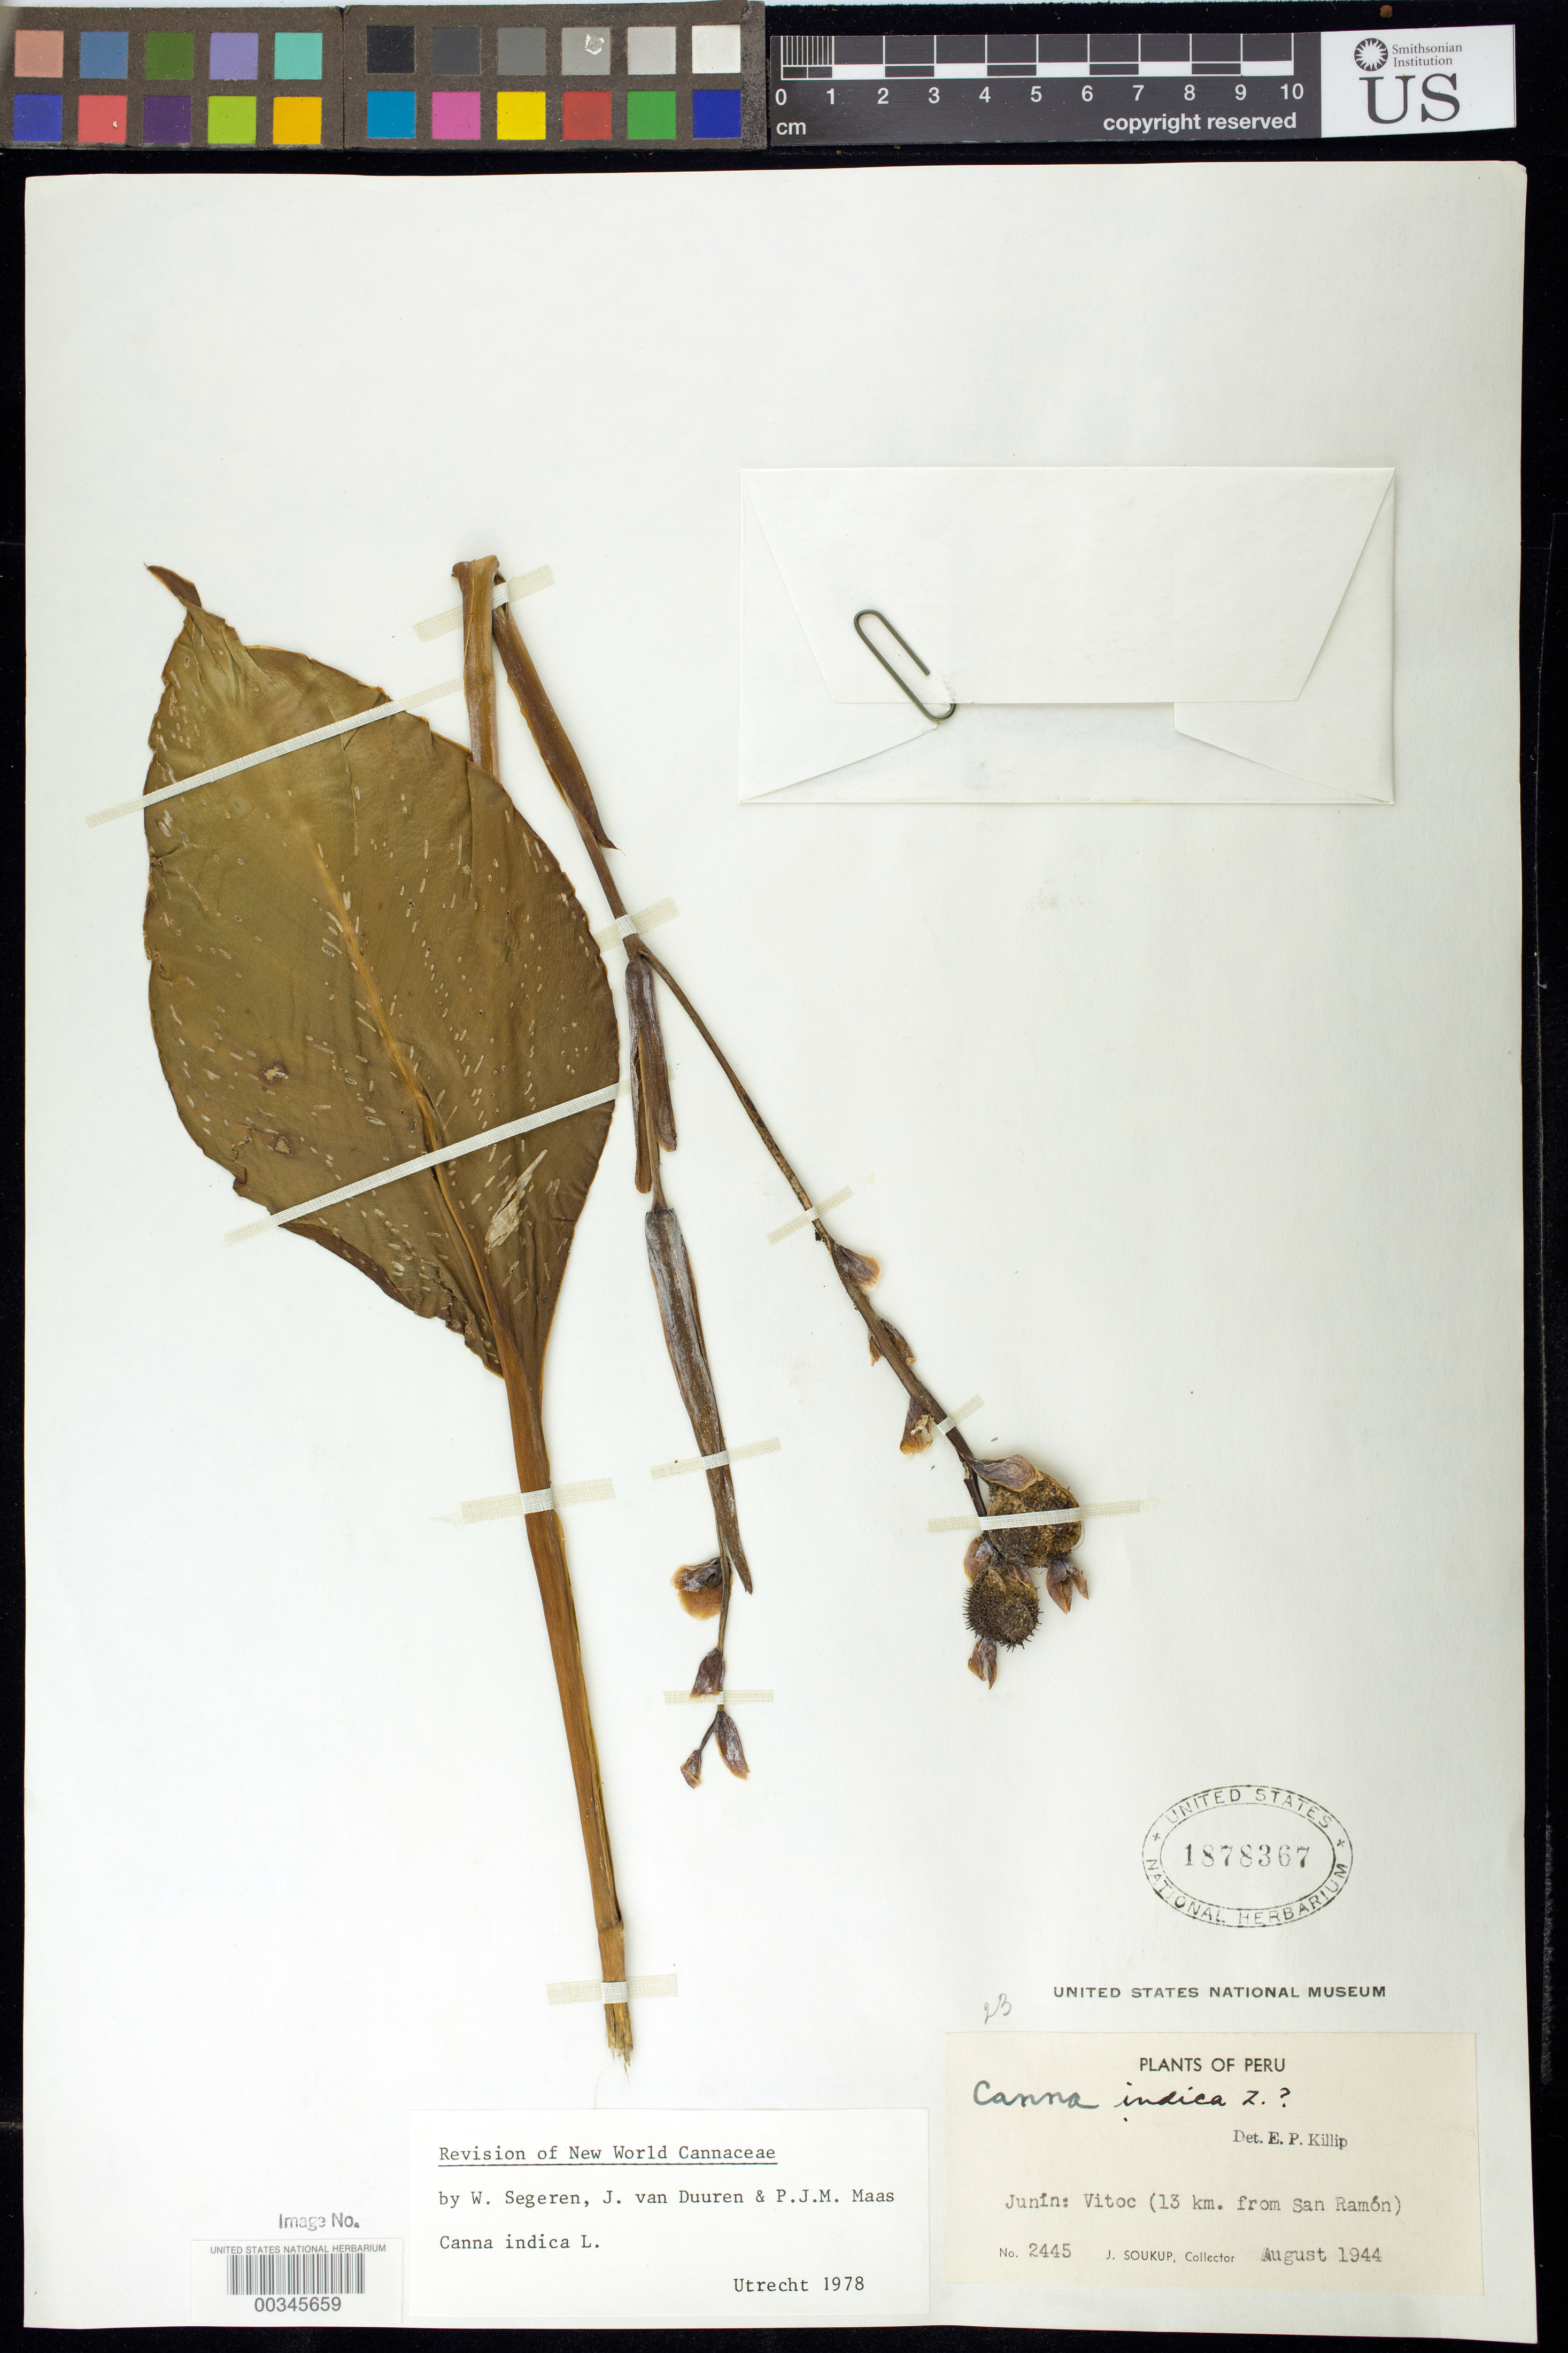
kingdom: Plantae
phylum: Tracheophyta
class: Liliopsida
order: Zingiberales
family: Cannaceae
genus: Canna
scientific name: Canna indica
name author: L.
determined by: Segeren, W.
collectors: J. J. Soukup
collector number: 2445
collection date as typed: Aug 1944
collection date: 1944-08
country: Peru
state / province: Junín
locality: Vitoc (13 km from san ramon)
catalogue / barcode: US 1878367